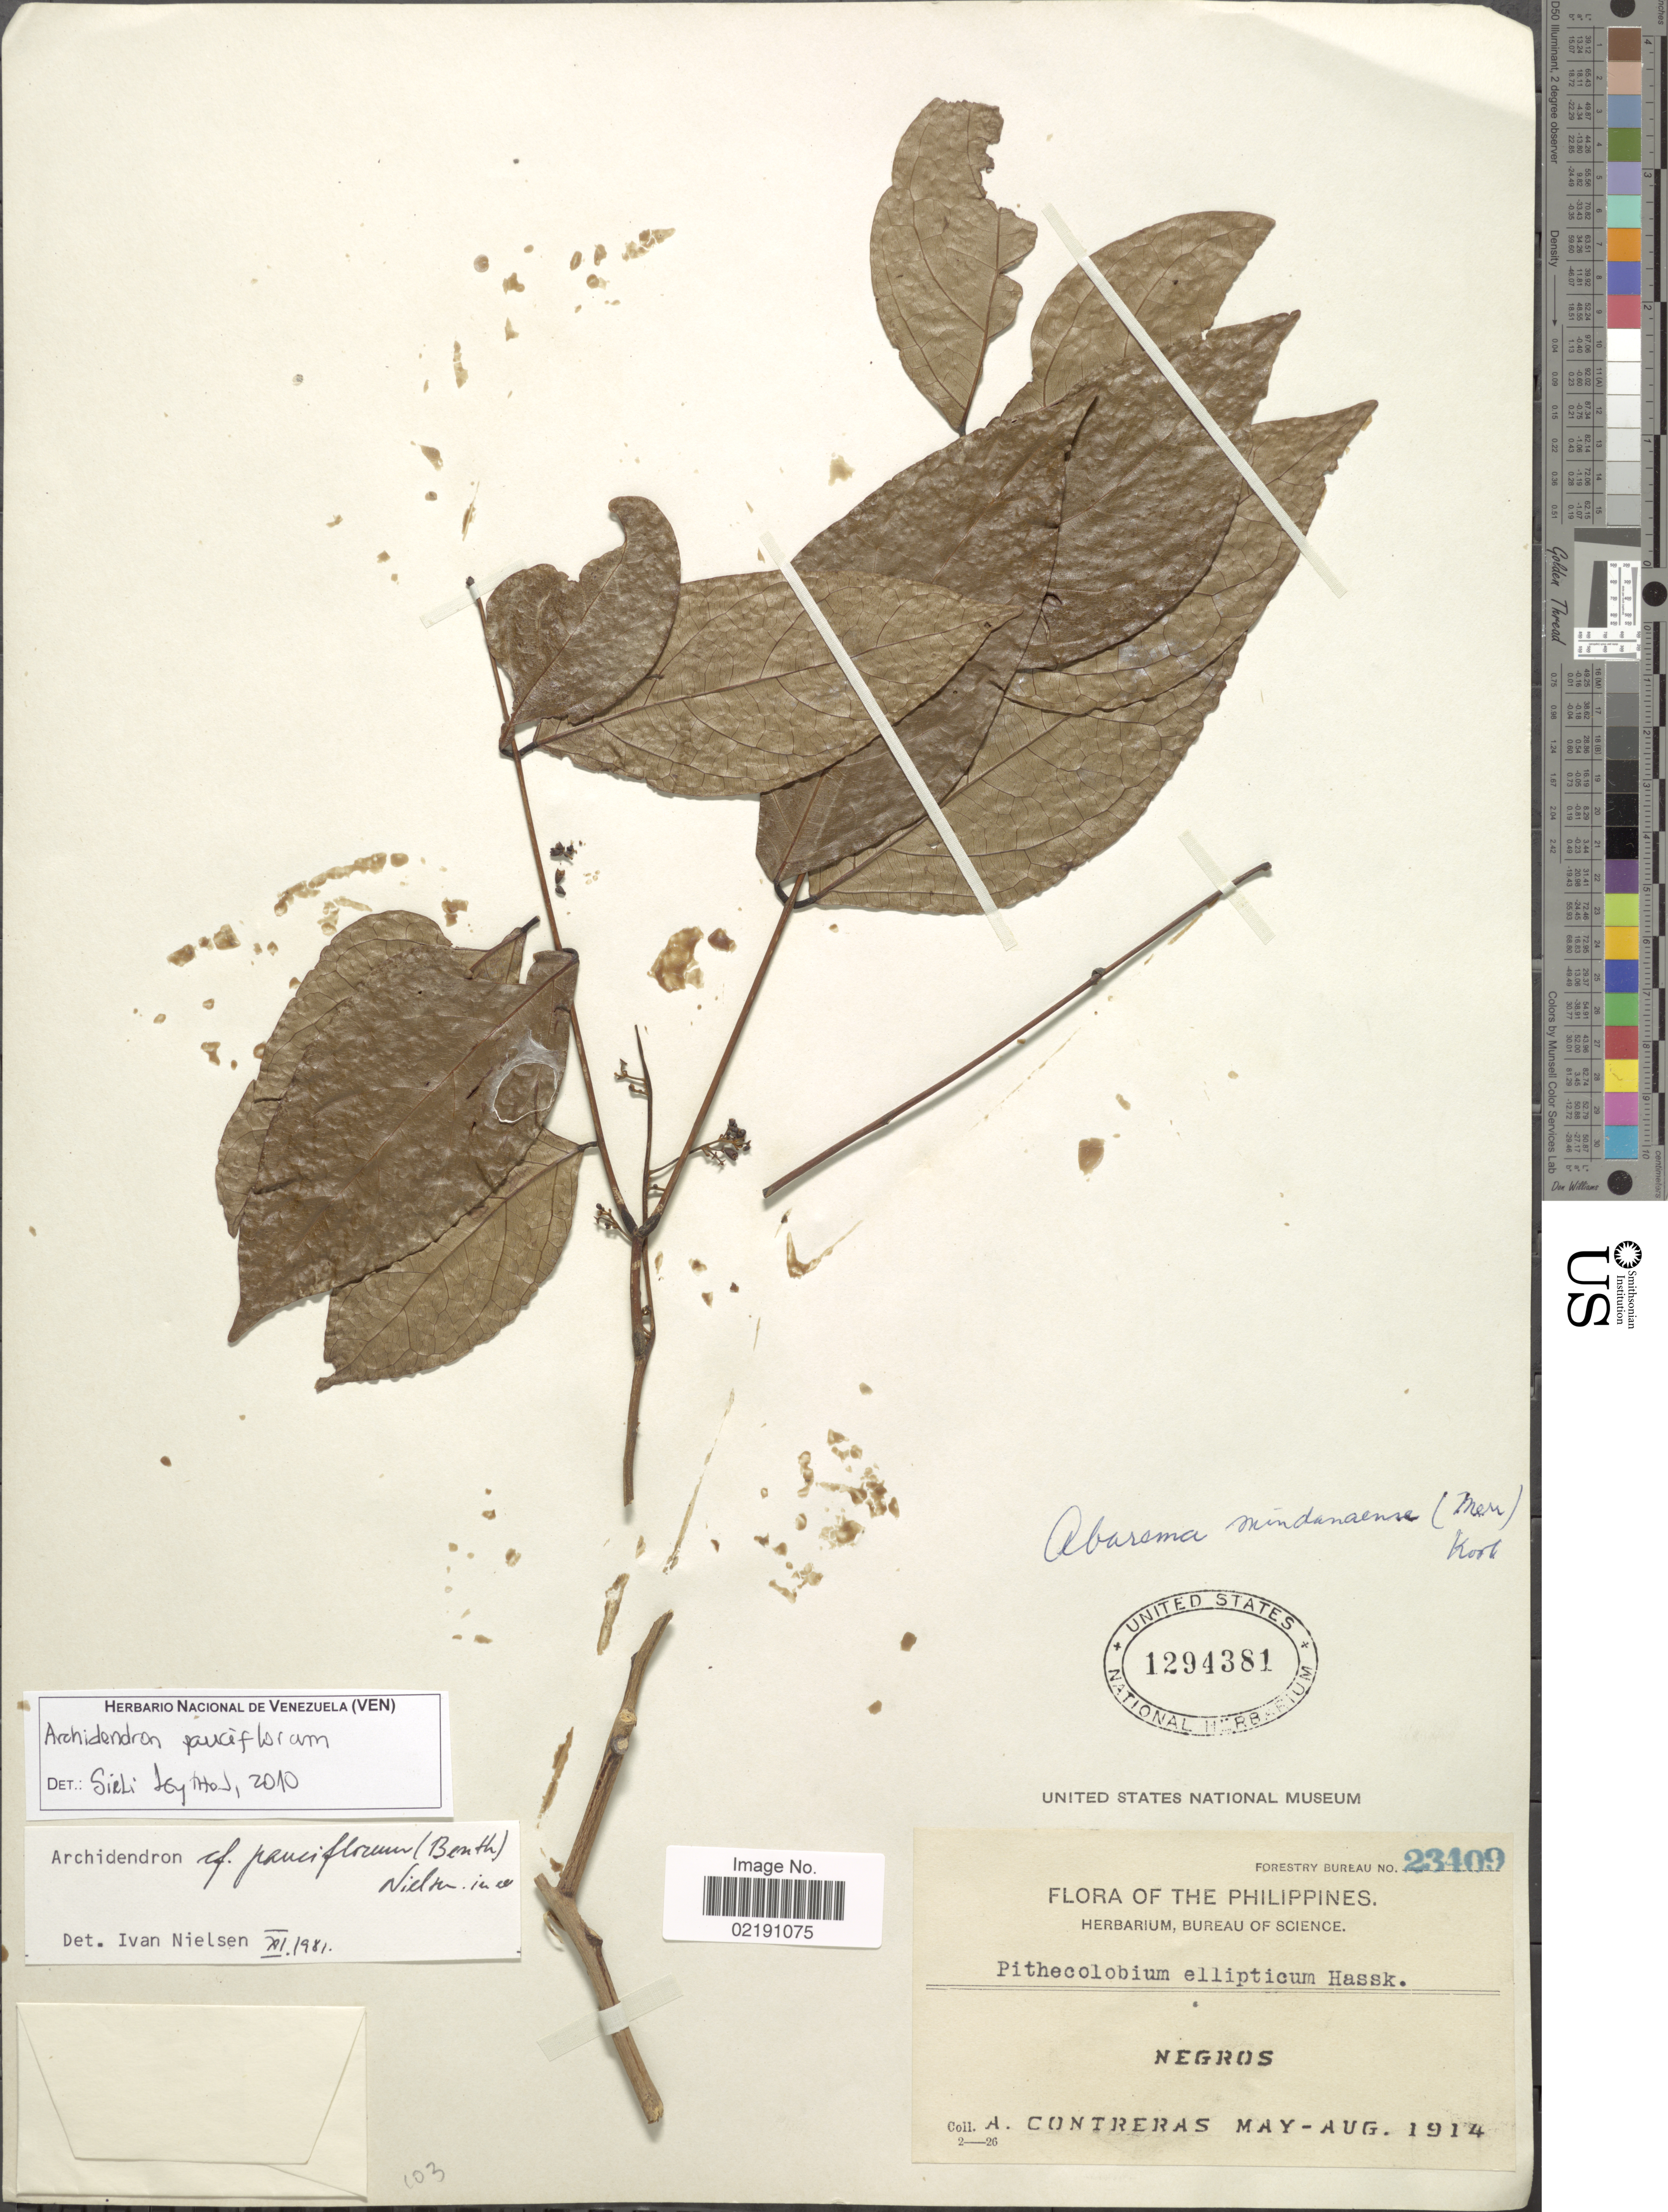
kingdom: Plantae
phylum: Tracheophyta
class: Magnoliopsida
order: Fabales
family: Fabaceae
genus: Archidendron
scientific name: Archidendron pauciflorum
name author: (Benth.) I.C. Nielsen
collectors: A. Contreras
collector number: Forestry Bureau 23409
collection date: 1914-05/1914-08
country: Philippines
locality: Negros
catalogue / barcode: US 1294381